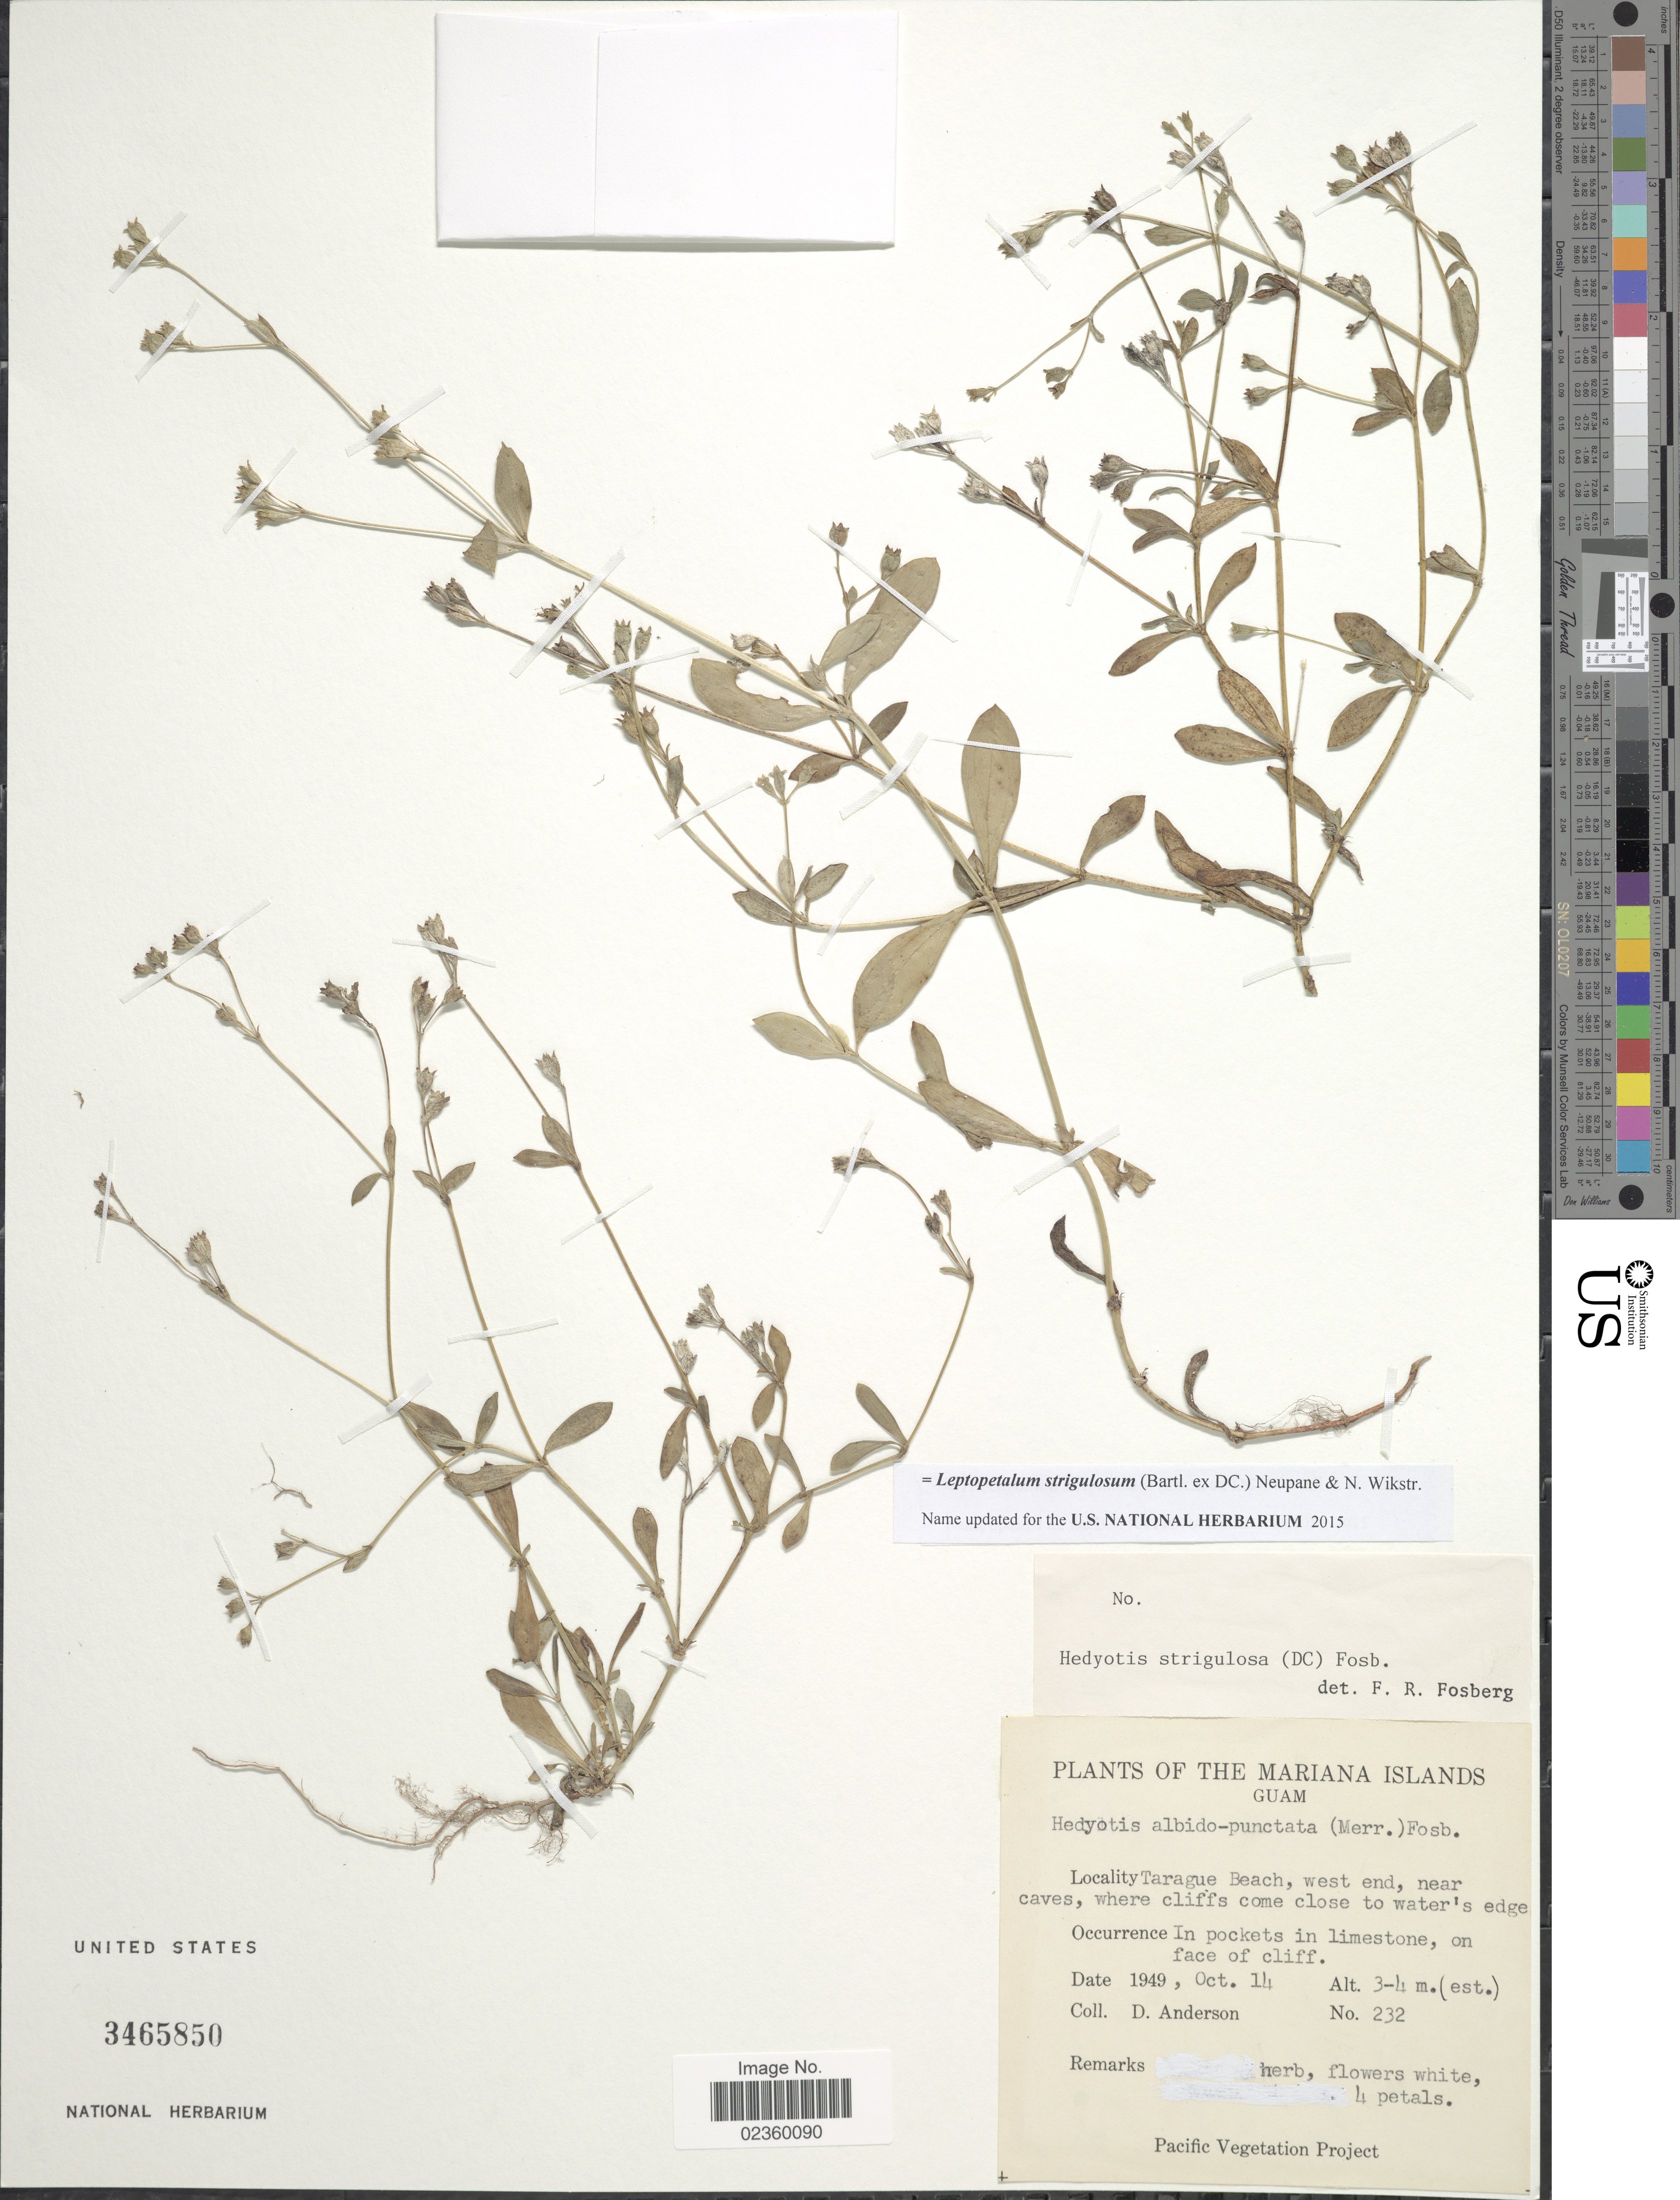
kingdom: Plantae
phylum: Tracheophyta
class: Magnoliopsida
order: Gentianales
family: Rubiaceae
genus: Leptopetalum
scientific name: Leptopetalum strigulosum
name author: (Bartl. ex DC.) Neupane & N. Wikstr.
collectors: D. Anderson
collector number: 232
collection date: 1949-10-14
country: Guam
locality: The Mariana Islands, Tarague Beach, west end, near caves, where cliffs come close to water's edge, in pocket in limestone, on face of cliff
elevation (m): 3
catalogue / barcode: US 3465850